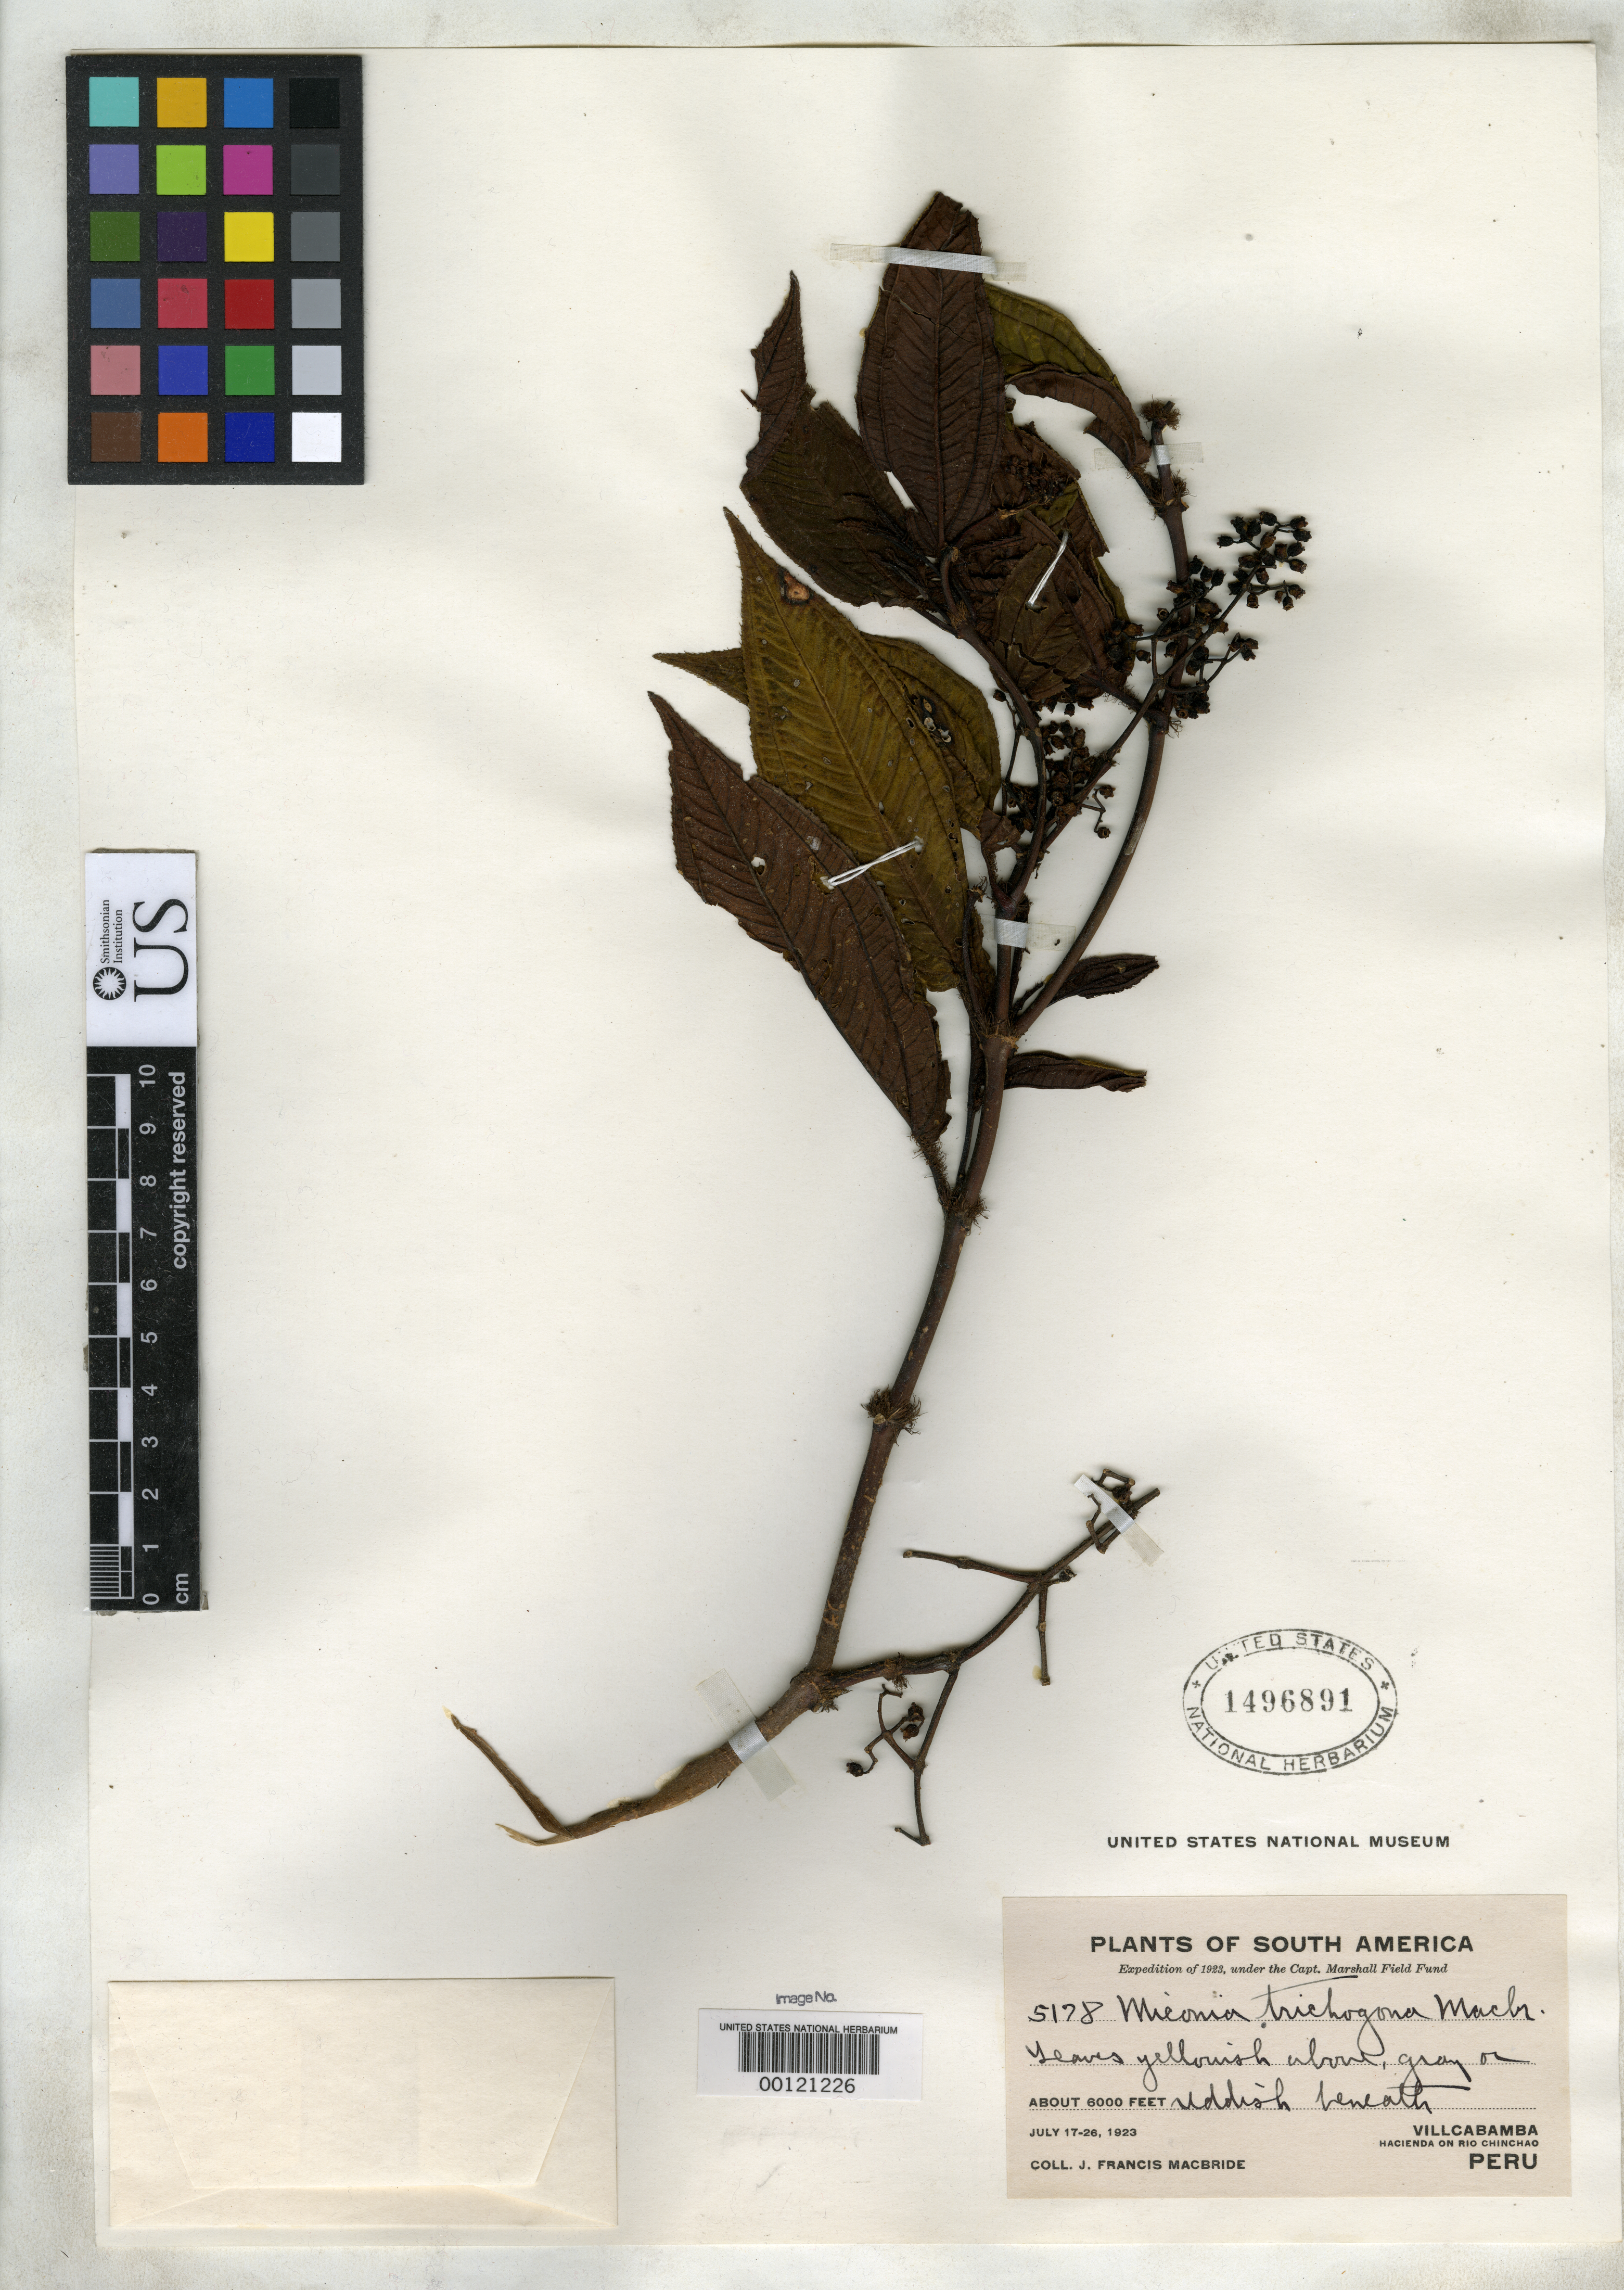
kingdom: Plantae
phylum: Tracheophyta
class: Magnoliopsida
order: Myrtales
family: Melastomataceae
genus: Miconia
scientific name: Miconia trichogona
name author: J.F. Macbr.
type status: Isotype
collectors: J. F. Macbride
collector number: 5178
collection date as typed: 17 Jul 1923 to 26 Jul 1923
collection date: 1923-07-17/1923-07-26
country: Peru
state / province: Huánuco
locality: Hacienda Villcabamba, Río Chinchao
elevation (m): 1829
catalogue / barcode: US 1496891